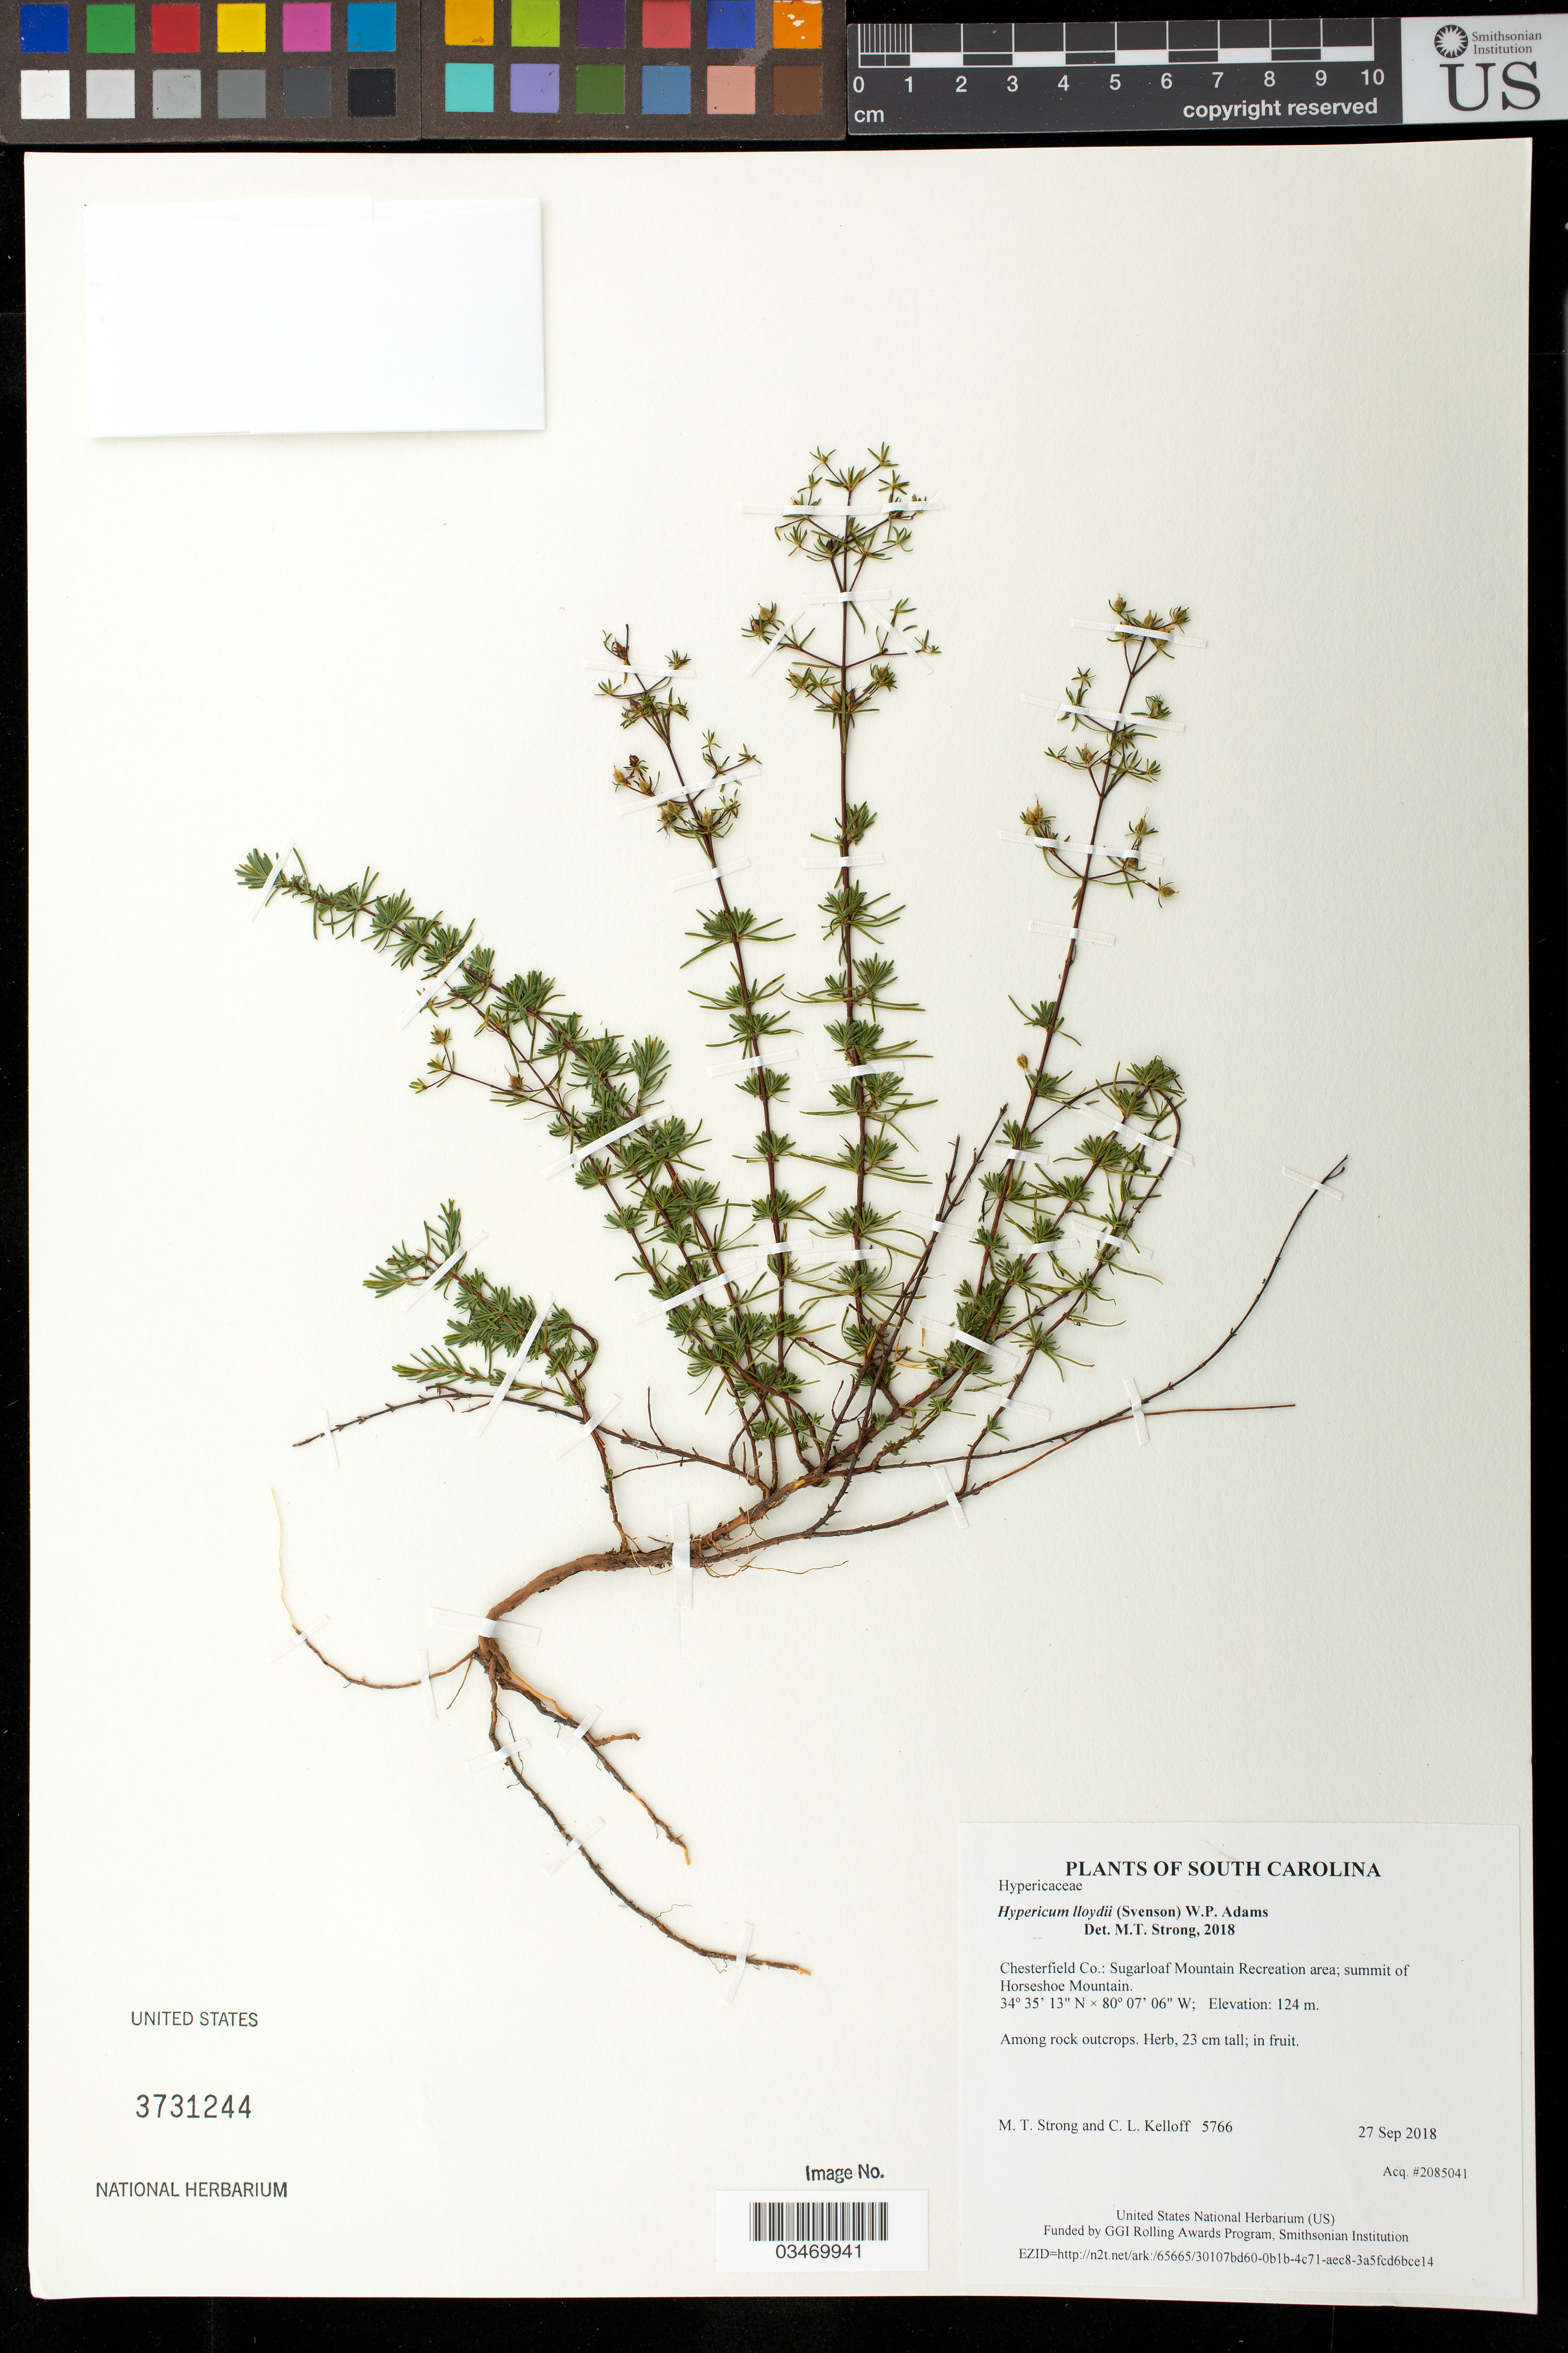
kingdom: Plantae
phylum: Tracheophyta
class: Magnoliopsida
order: Malpighiales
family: Hypericaceae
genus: Hypericum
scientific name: Hypericum lloydii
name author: (Svenson) W.P. Adams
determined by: Strong, M. T., (US), Smithsonian Institution - National Museum of Natural History (UNITED STATES)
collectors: M. T. Strong & C. L. Kelloff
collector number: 5766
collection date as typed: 27 Sep 2018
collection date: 2018-09-27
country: United States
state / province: South Carolina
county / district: Chesterfield Co.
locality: Sugarloaf Mountain Recreation area; summit of Horseshoe Mountain.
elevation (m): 124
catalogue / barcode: US 3731244